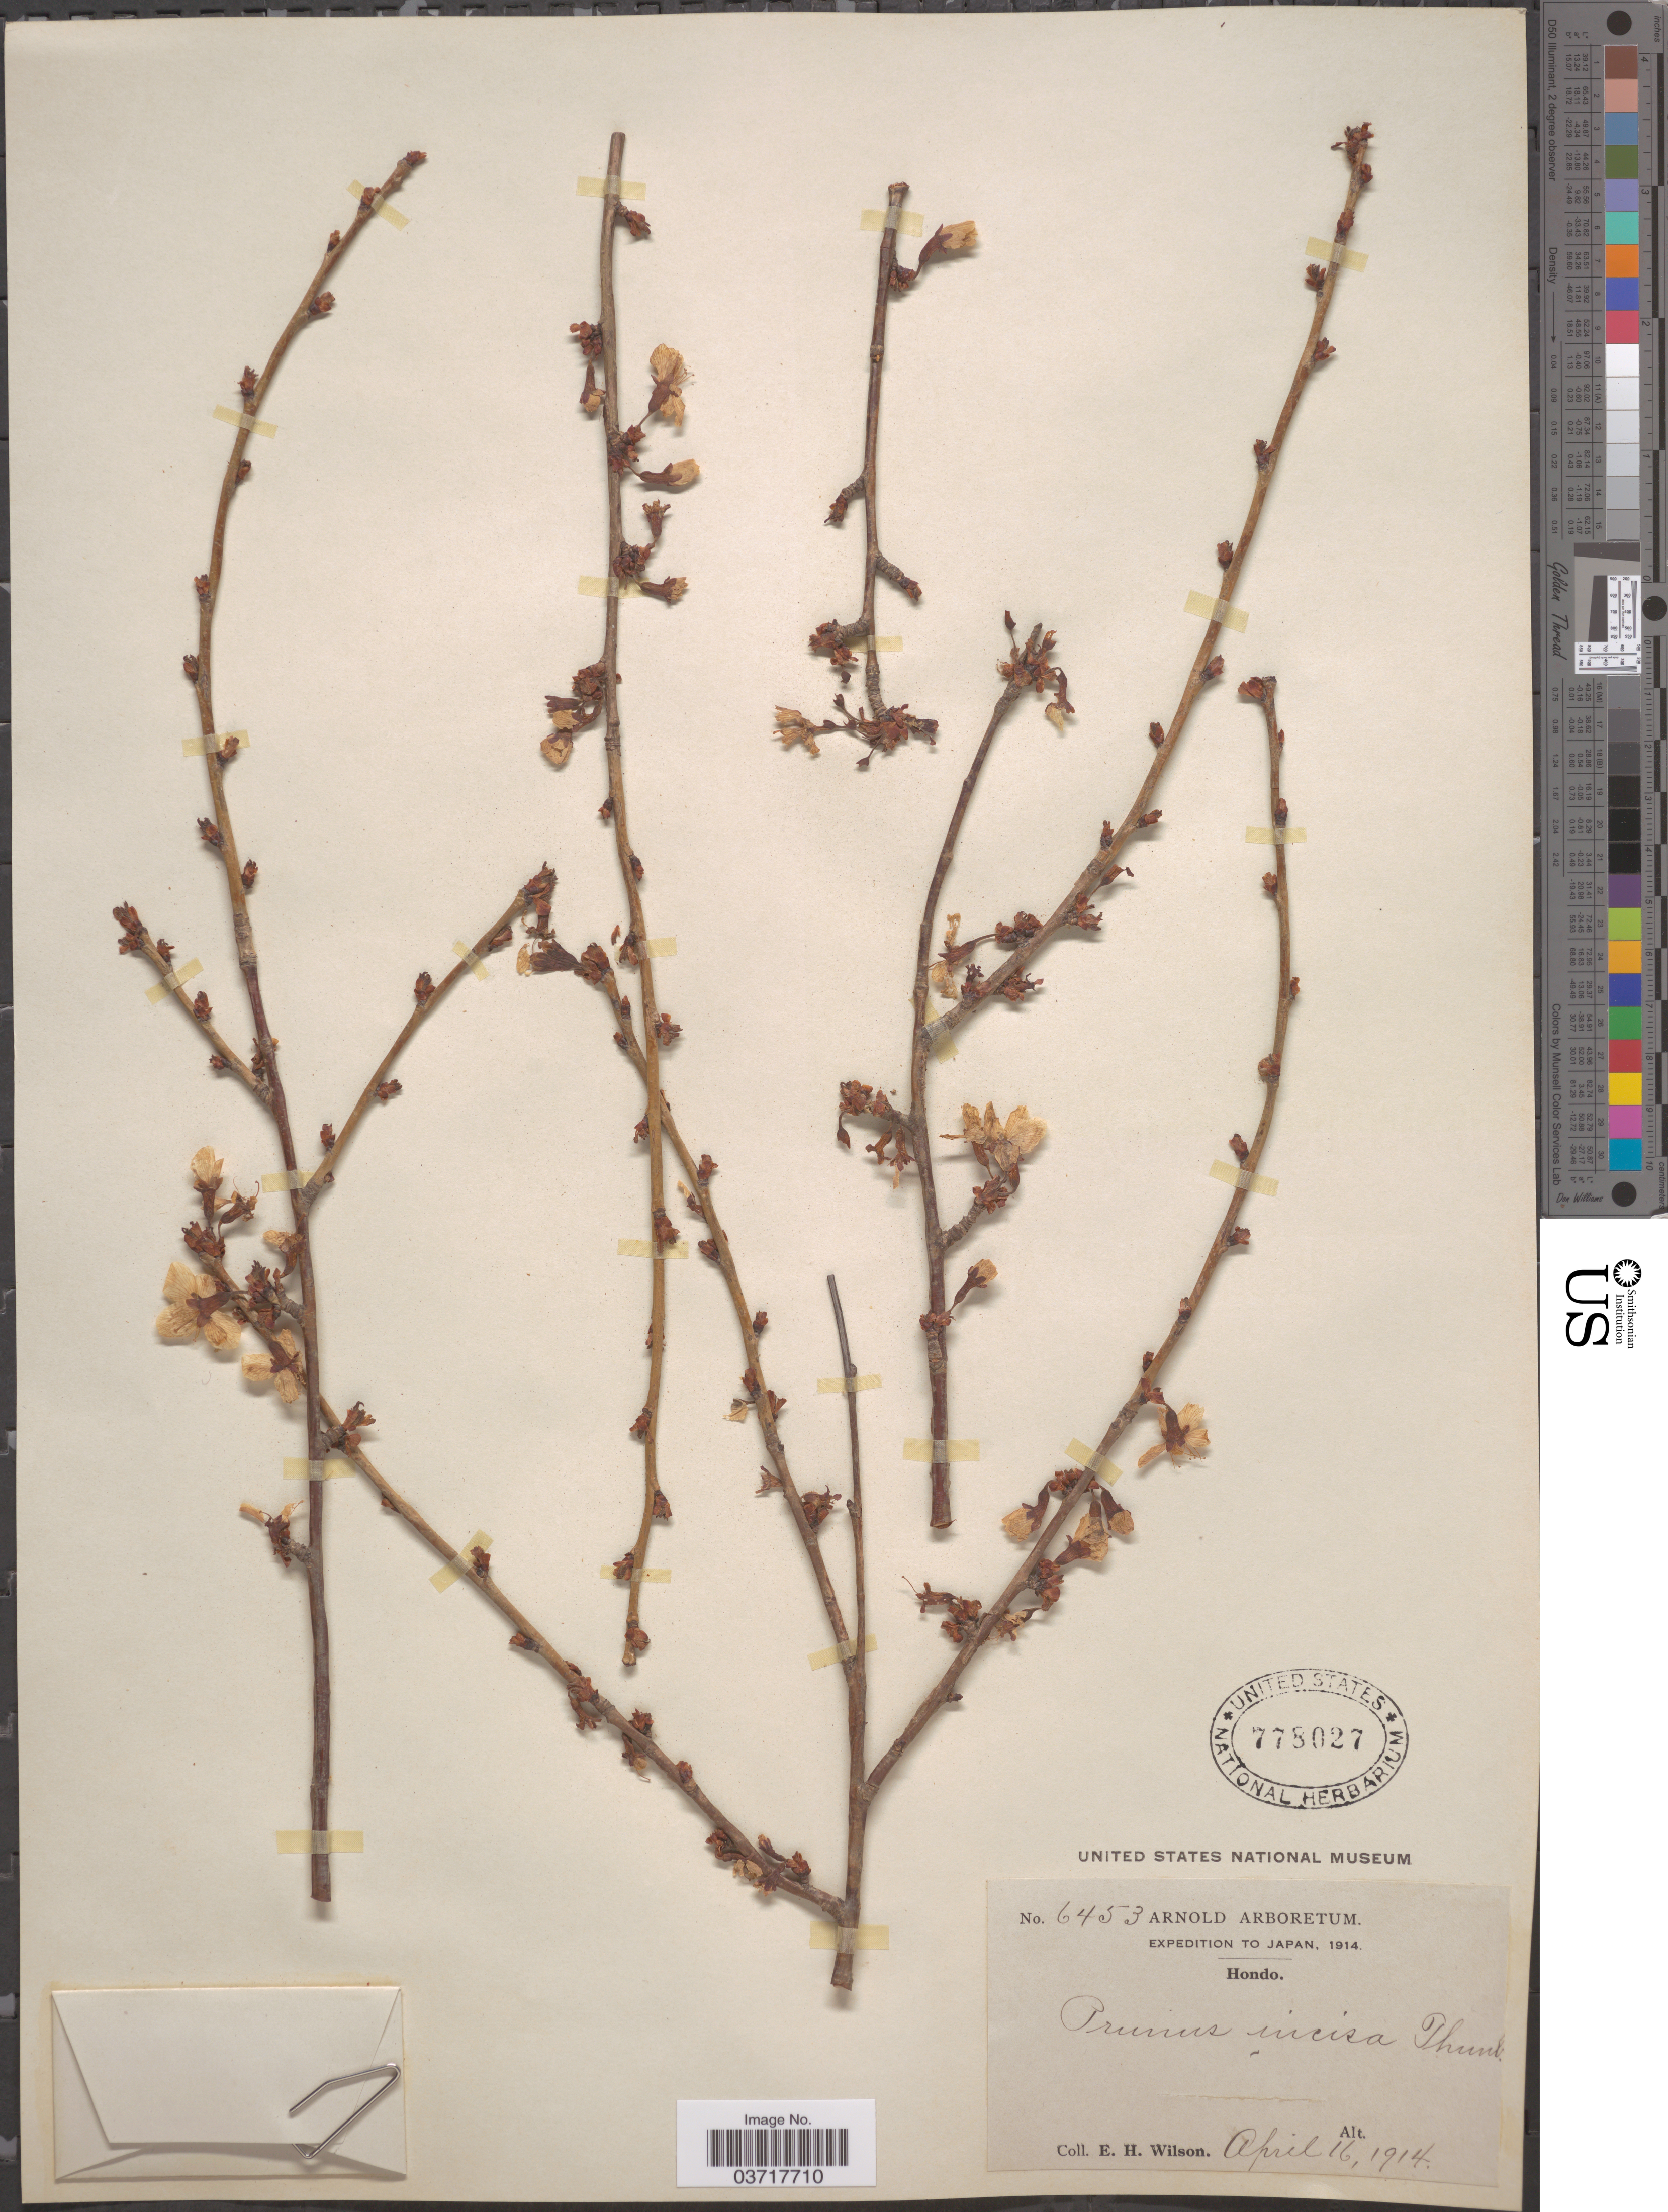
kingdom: Plantae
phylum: Tracheophyta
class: Magnoliopsida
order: Rosales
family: Rosaceae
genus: Prunus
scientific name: Prunus incisa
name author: Thunb.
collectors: E. Wilson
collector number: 6453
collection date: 1914-04-16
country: Japan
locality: Hondo.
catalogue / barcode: US 778027